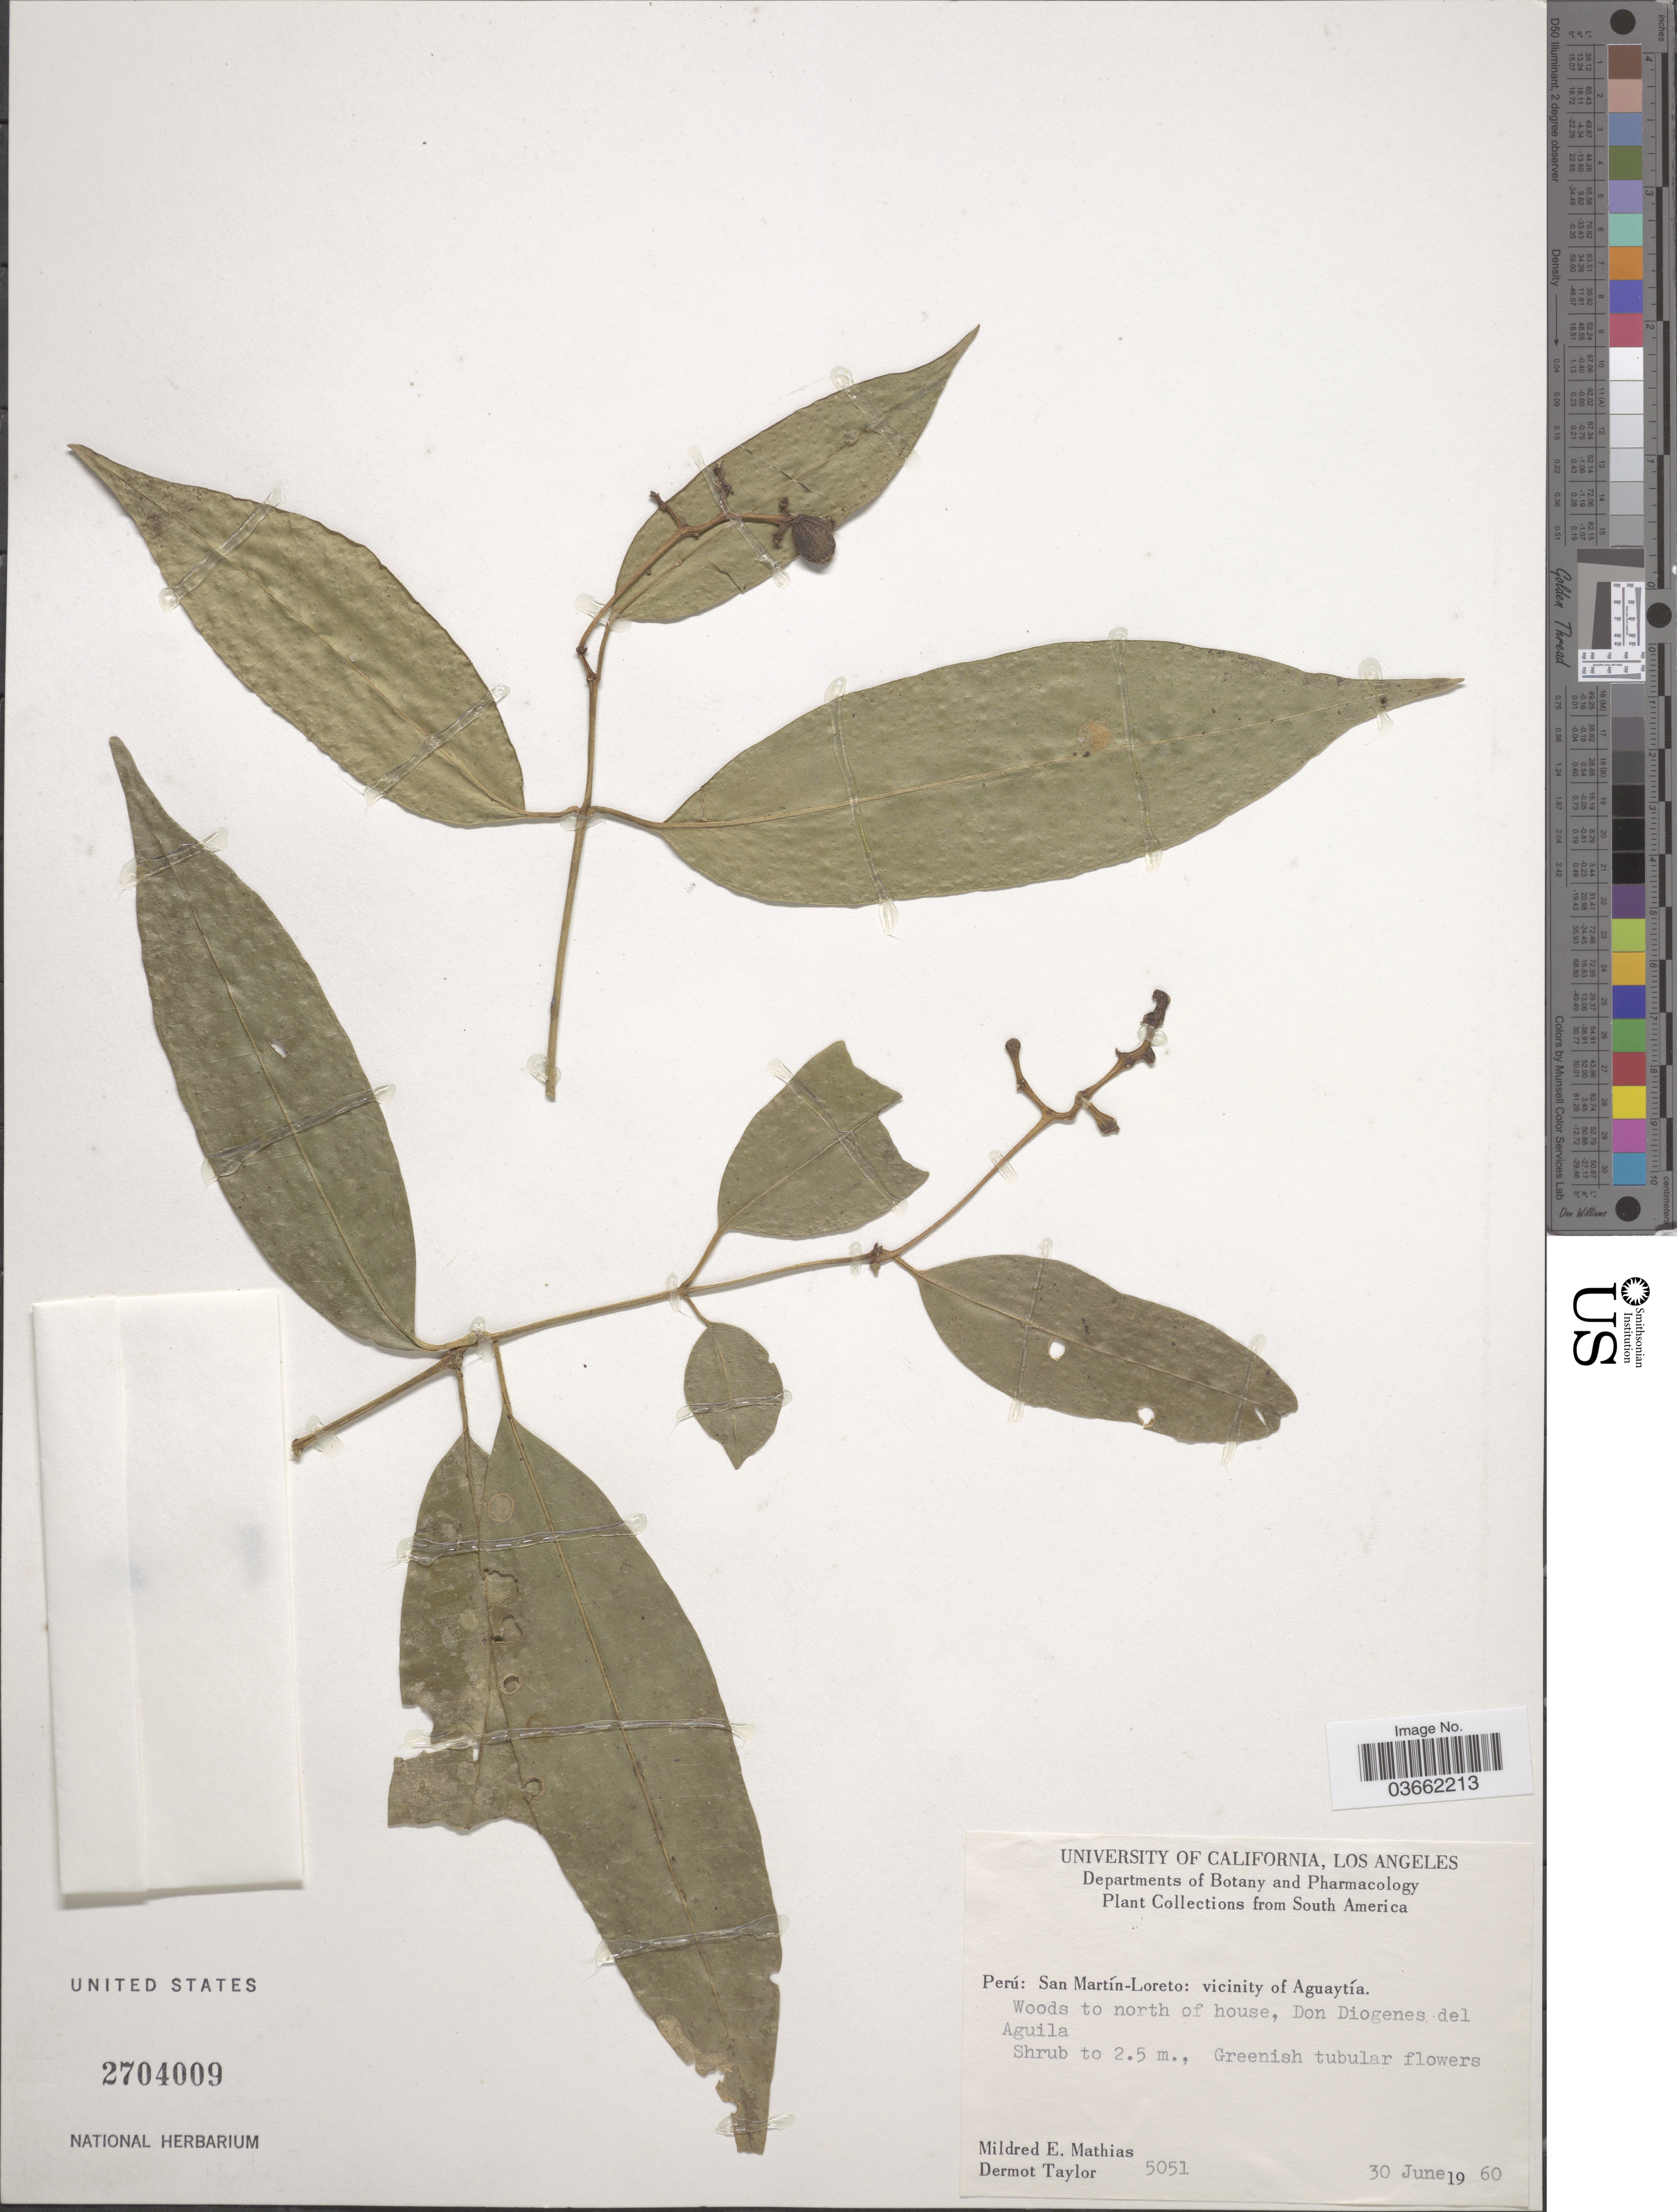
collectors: M. E. Mathias & D. Taylor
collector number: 5051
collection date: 1960-06-30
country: Peru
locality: San Martín-Loreto: vicinity of Aguaytía. Woods to north of house, Don Diogenes del Aguila.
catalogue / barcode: US 2704009